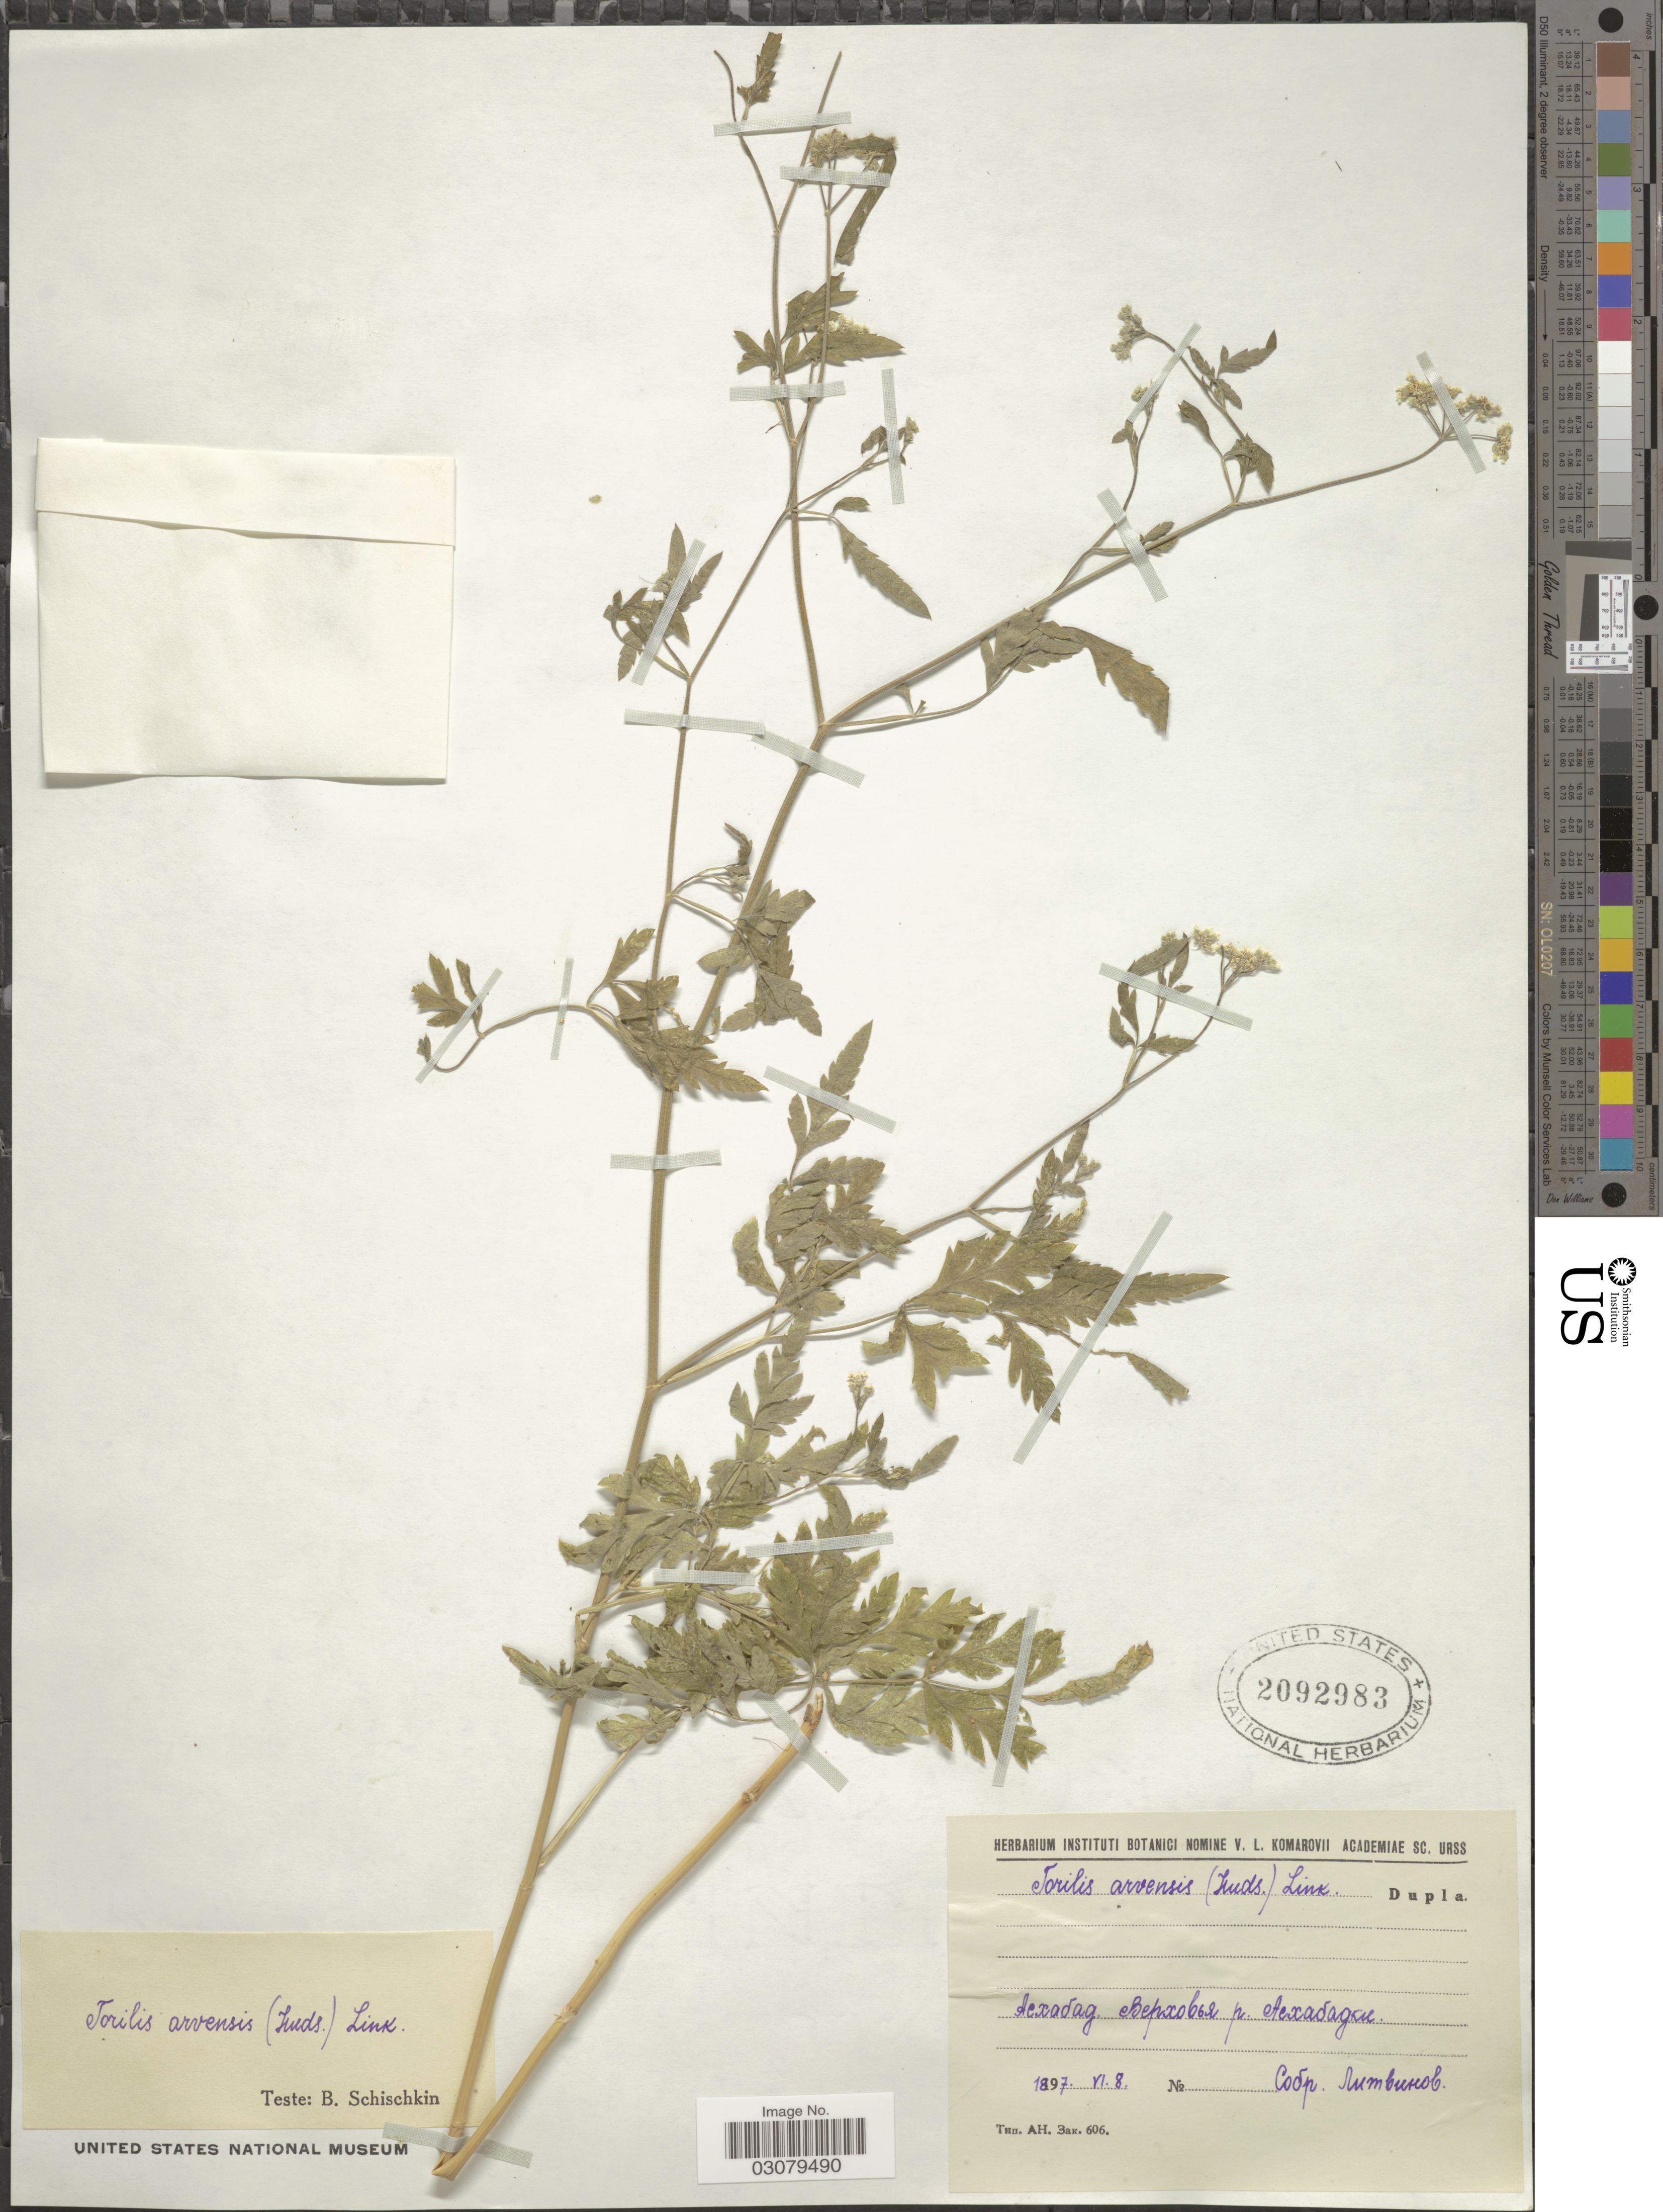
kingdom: Plantae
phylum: Tracheophyta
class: Magnoliopsida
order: Apiales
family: Apiaceae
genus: Torilis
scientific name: Torilis arvensis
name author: (Huds.) Link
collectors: D. Litwinow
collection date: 1897-06-08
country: Turkmenistan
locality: Ashgabat.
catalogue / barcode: US 2092983